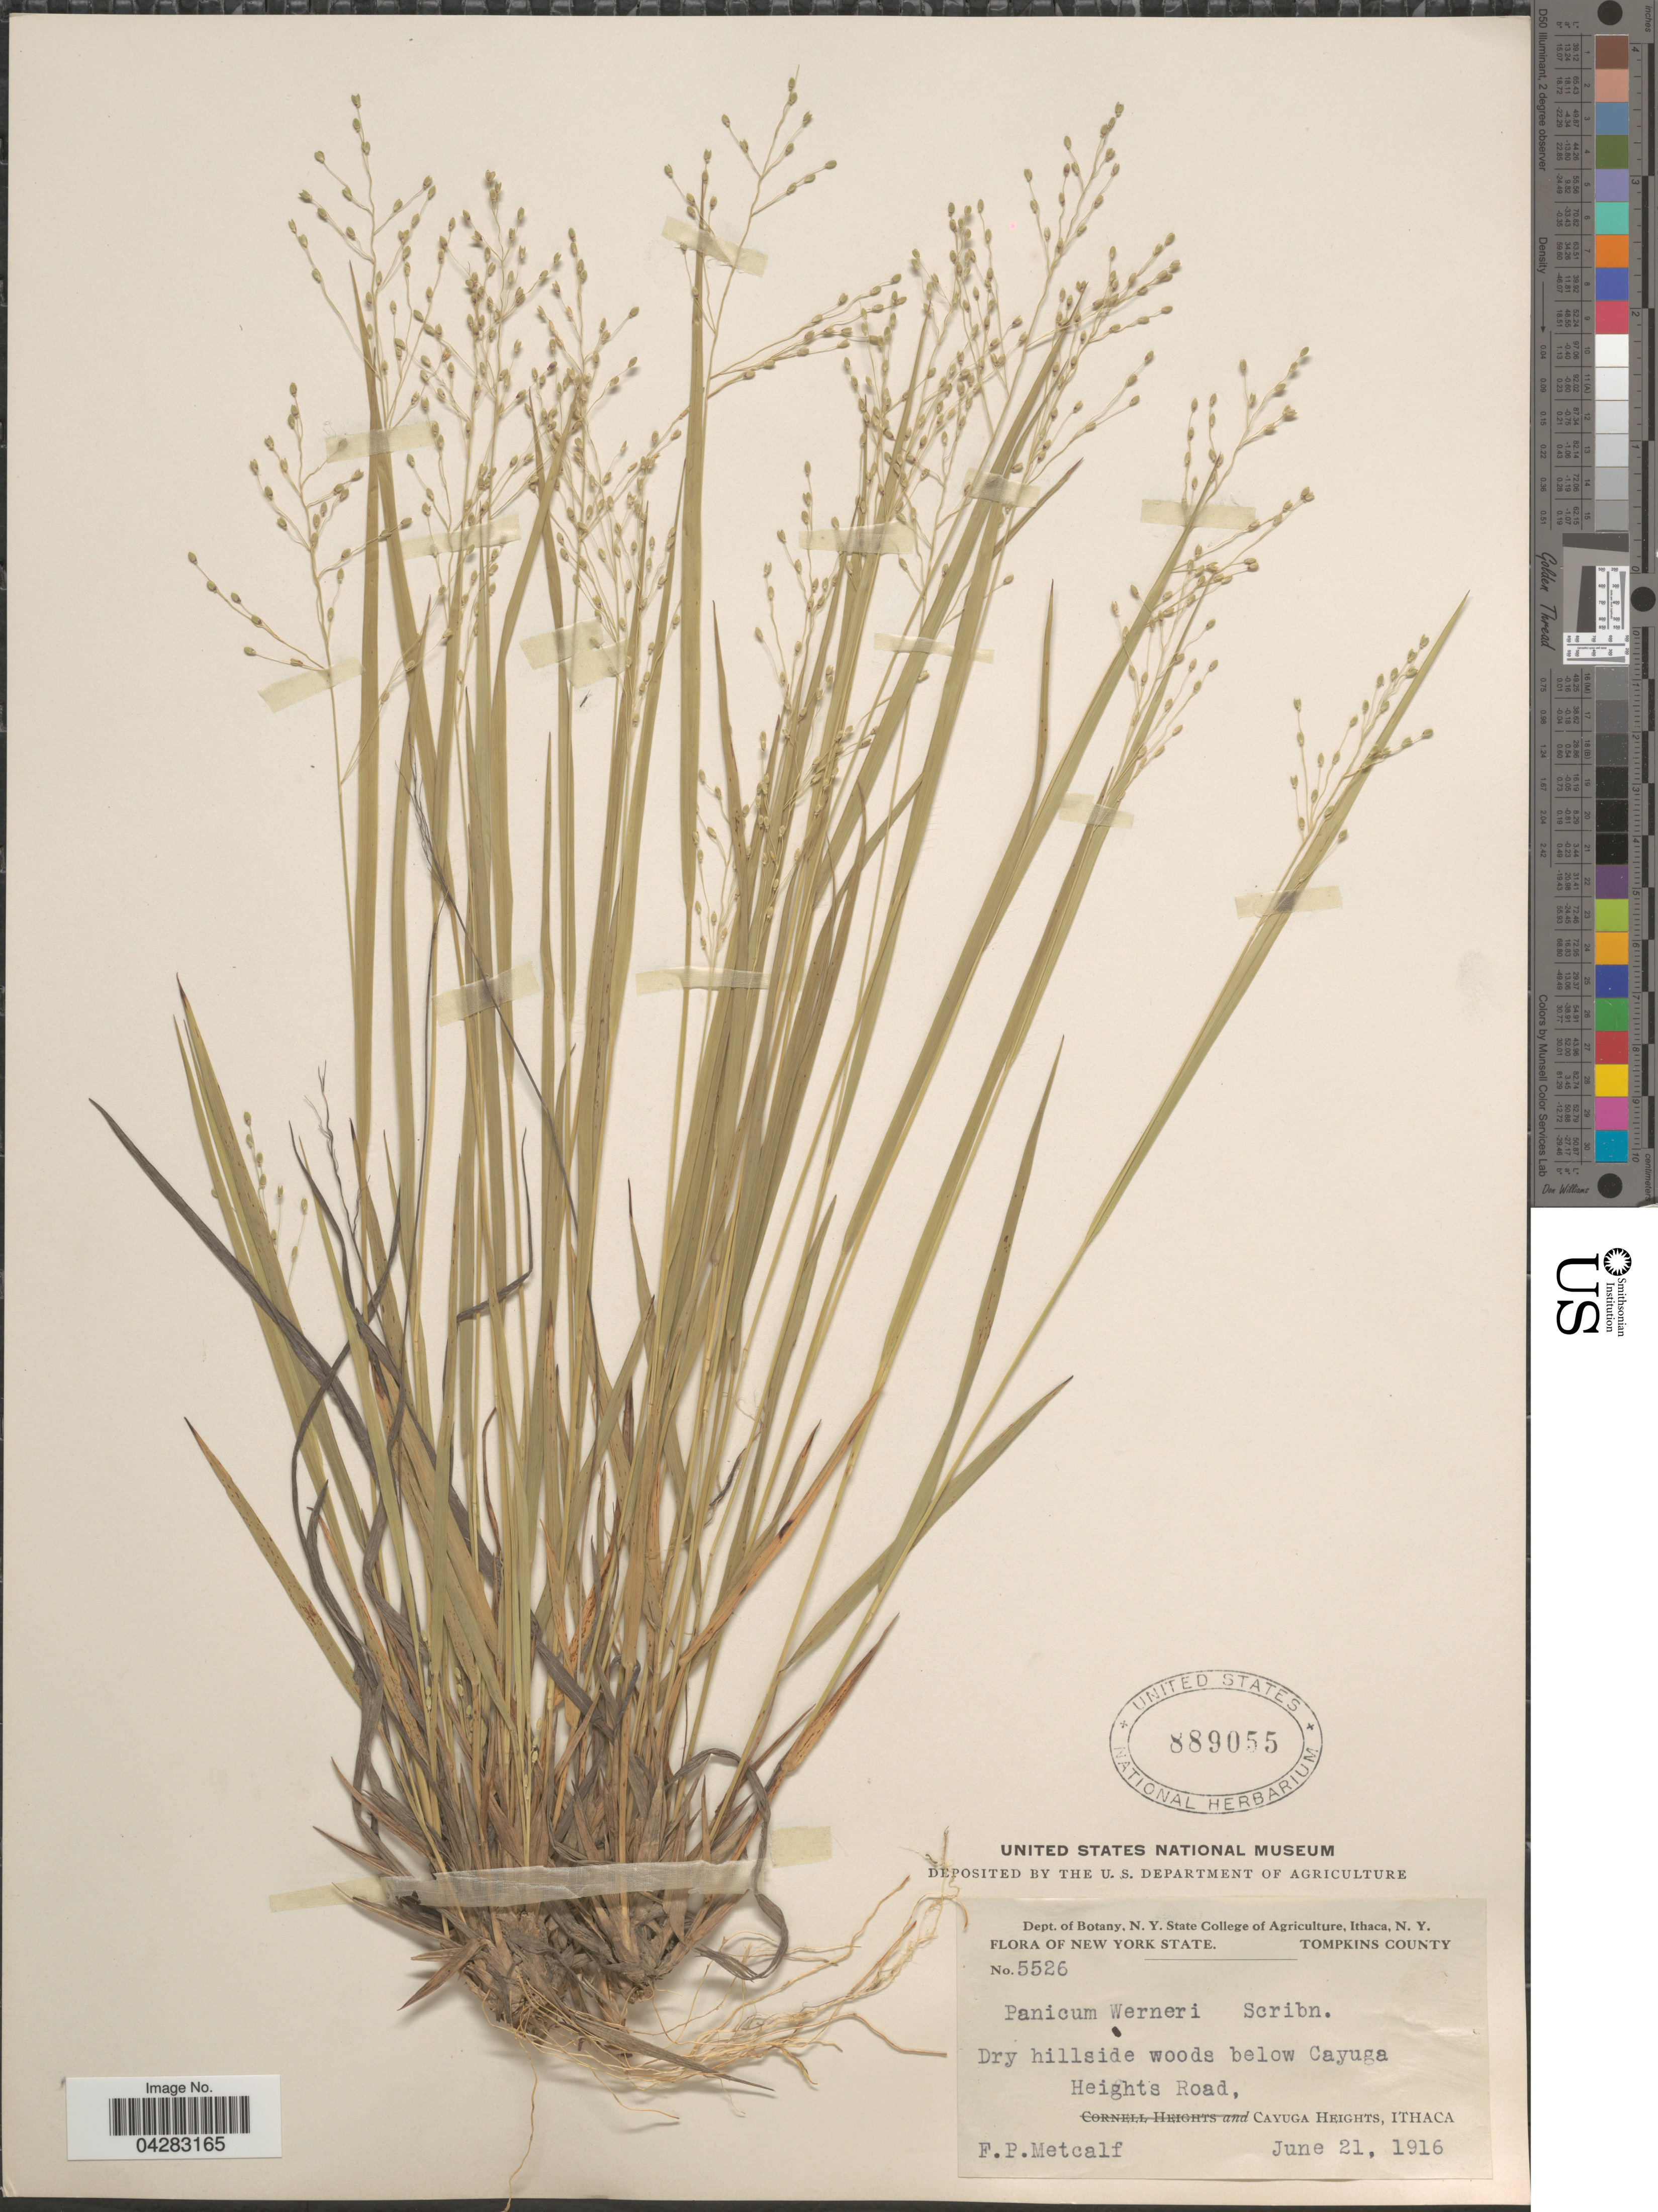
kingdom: Plantae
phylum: Tracheophyta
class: Liliopsida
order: Poales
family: Poaceae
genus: Dichanthelium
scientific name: Dichanthelium linearifolium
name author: (Scribn.) Gould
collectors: F. Metcalf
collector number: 5526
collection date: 1916-06-21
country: United States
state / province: New York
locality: Tompkins County. Dry hillside woods below Cayuga Heights Road, Cayuga Heights, Ithaca.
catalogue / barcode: US 889055